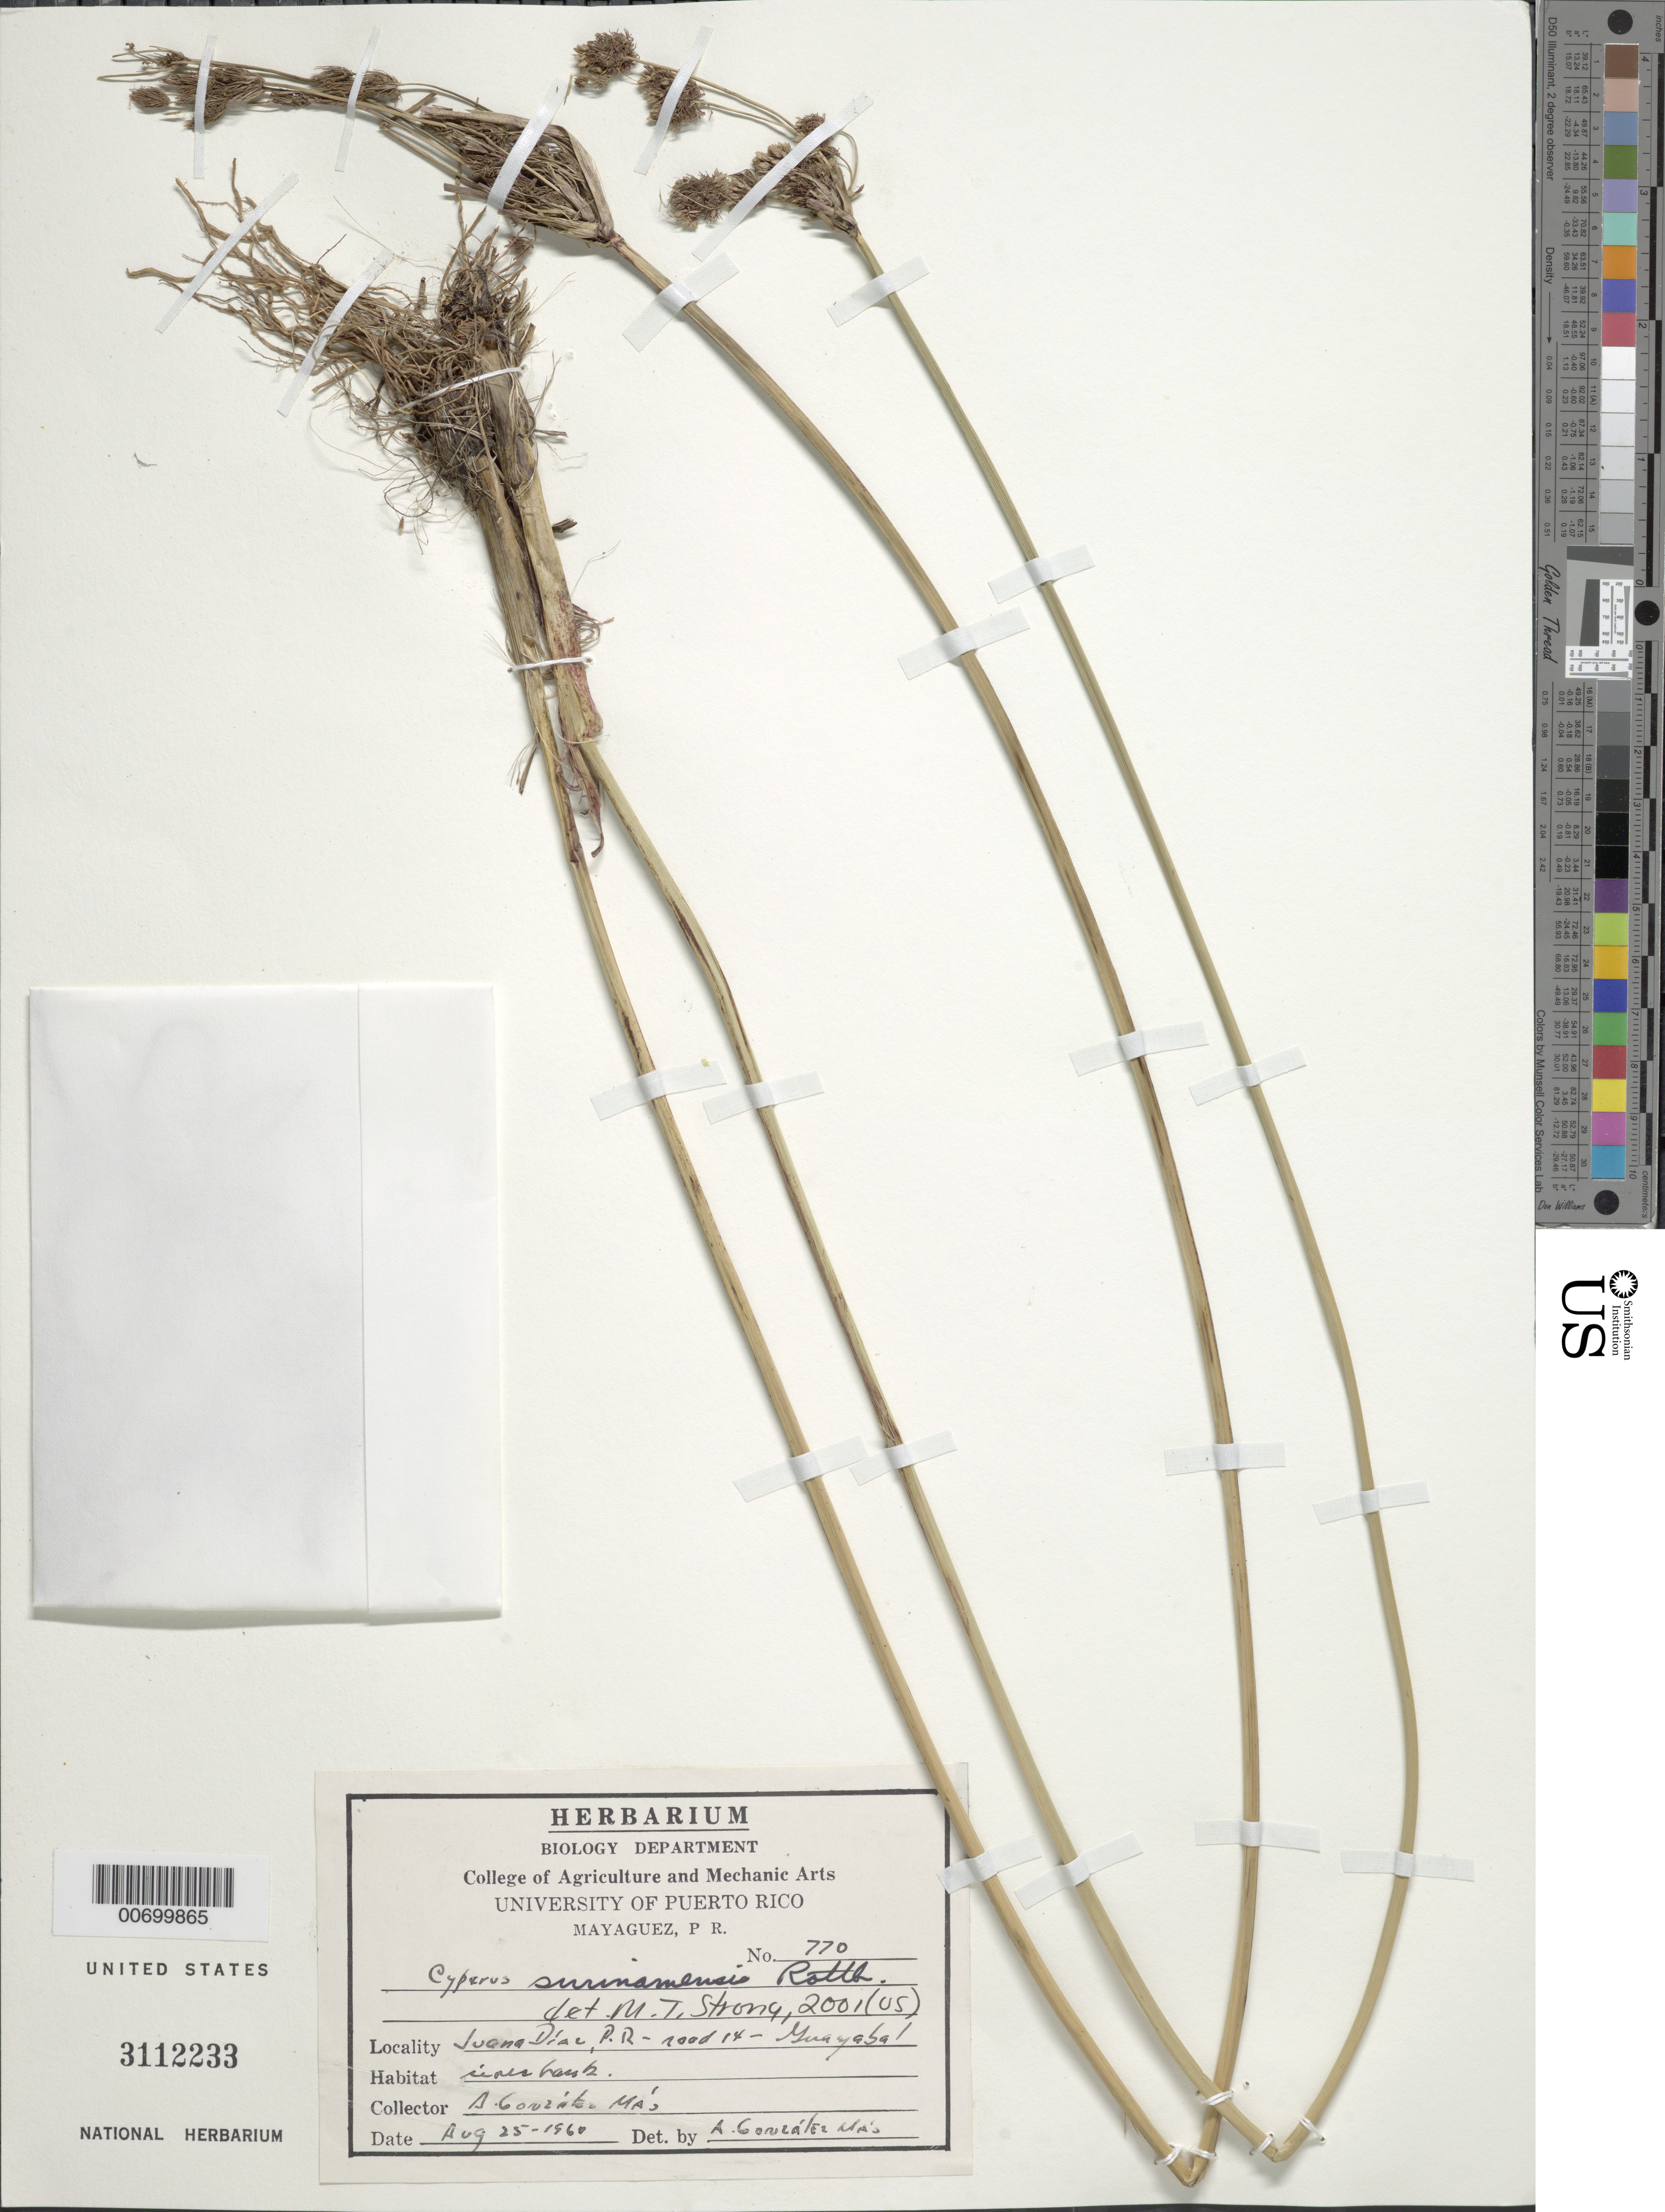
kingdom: Plantae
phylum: Tracheophyta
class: Liliopsida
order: Poales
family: Cyperaceae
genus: Cyperus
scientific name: Cyperus surinamensis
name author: Rottb.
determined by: Strong, M. T., (US), Smithsonian Institution - National Museum of Natural History (UNITED STATES)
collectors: A. González Más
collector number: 770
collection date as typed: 25 Aug 1960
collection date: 1960-08-25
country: Puerto Rico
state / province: Juana Díaz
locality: Juana Díaz: Rd. 14, Guayabal.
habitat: River bank.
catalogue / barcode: US 3112233